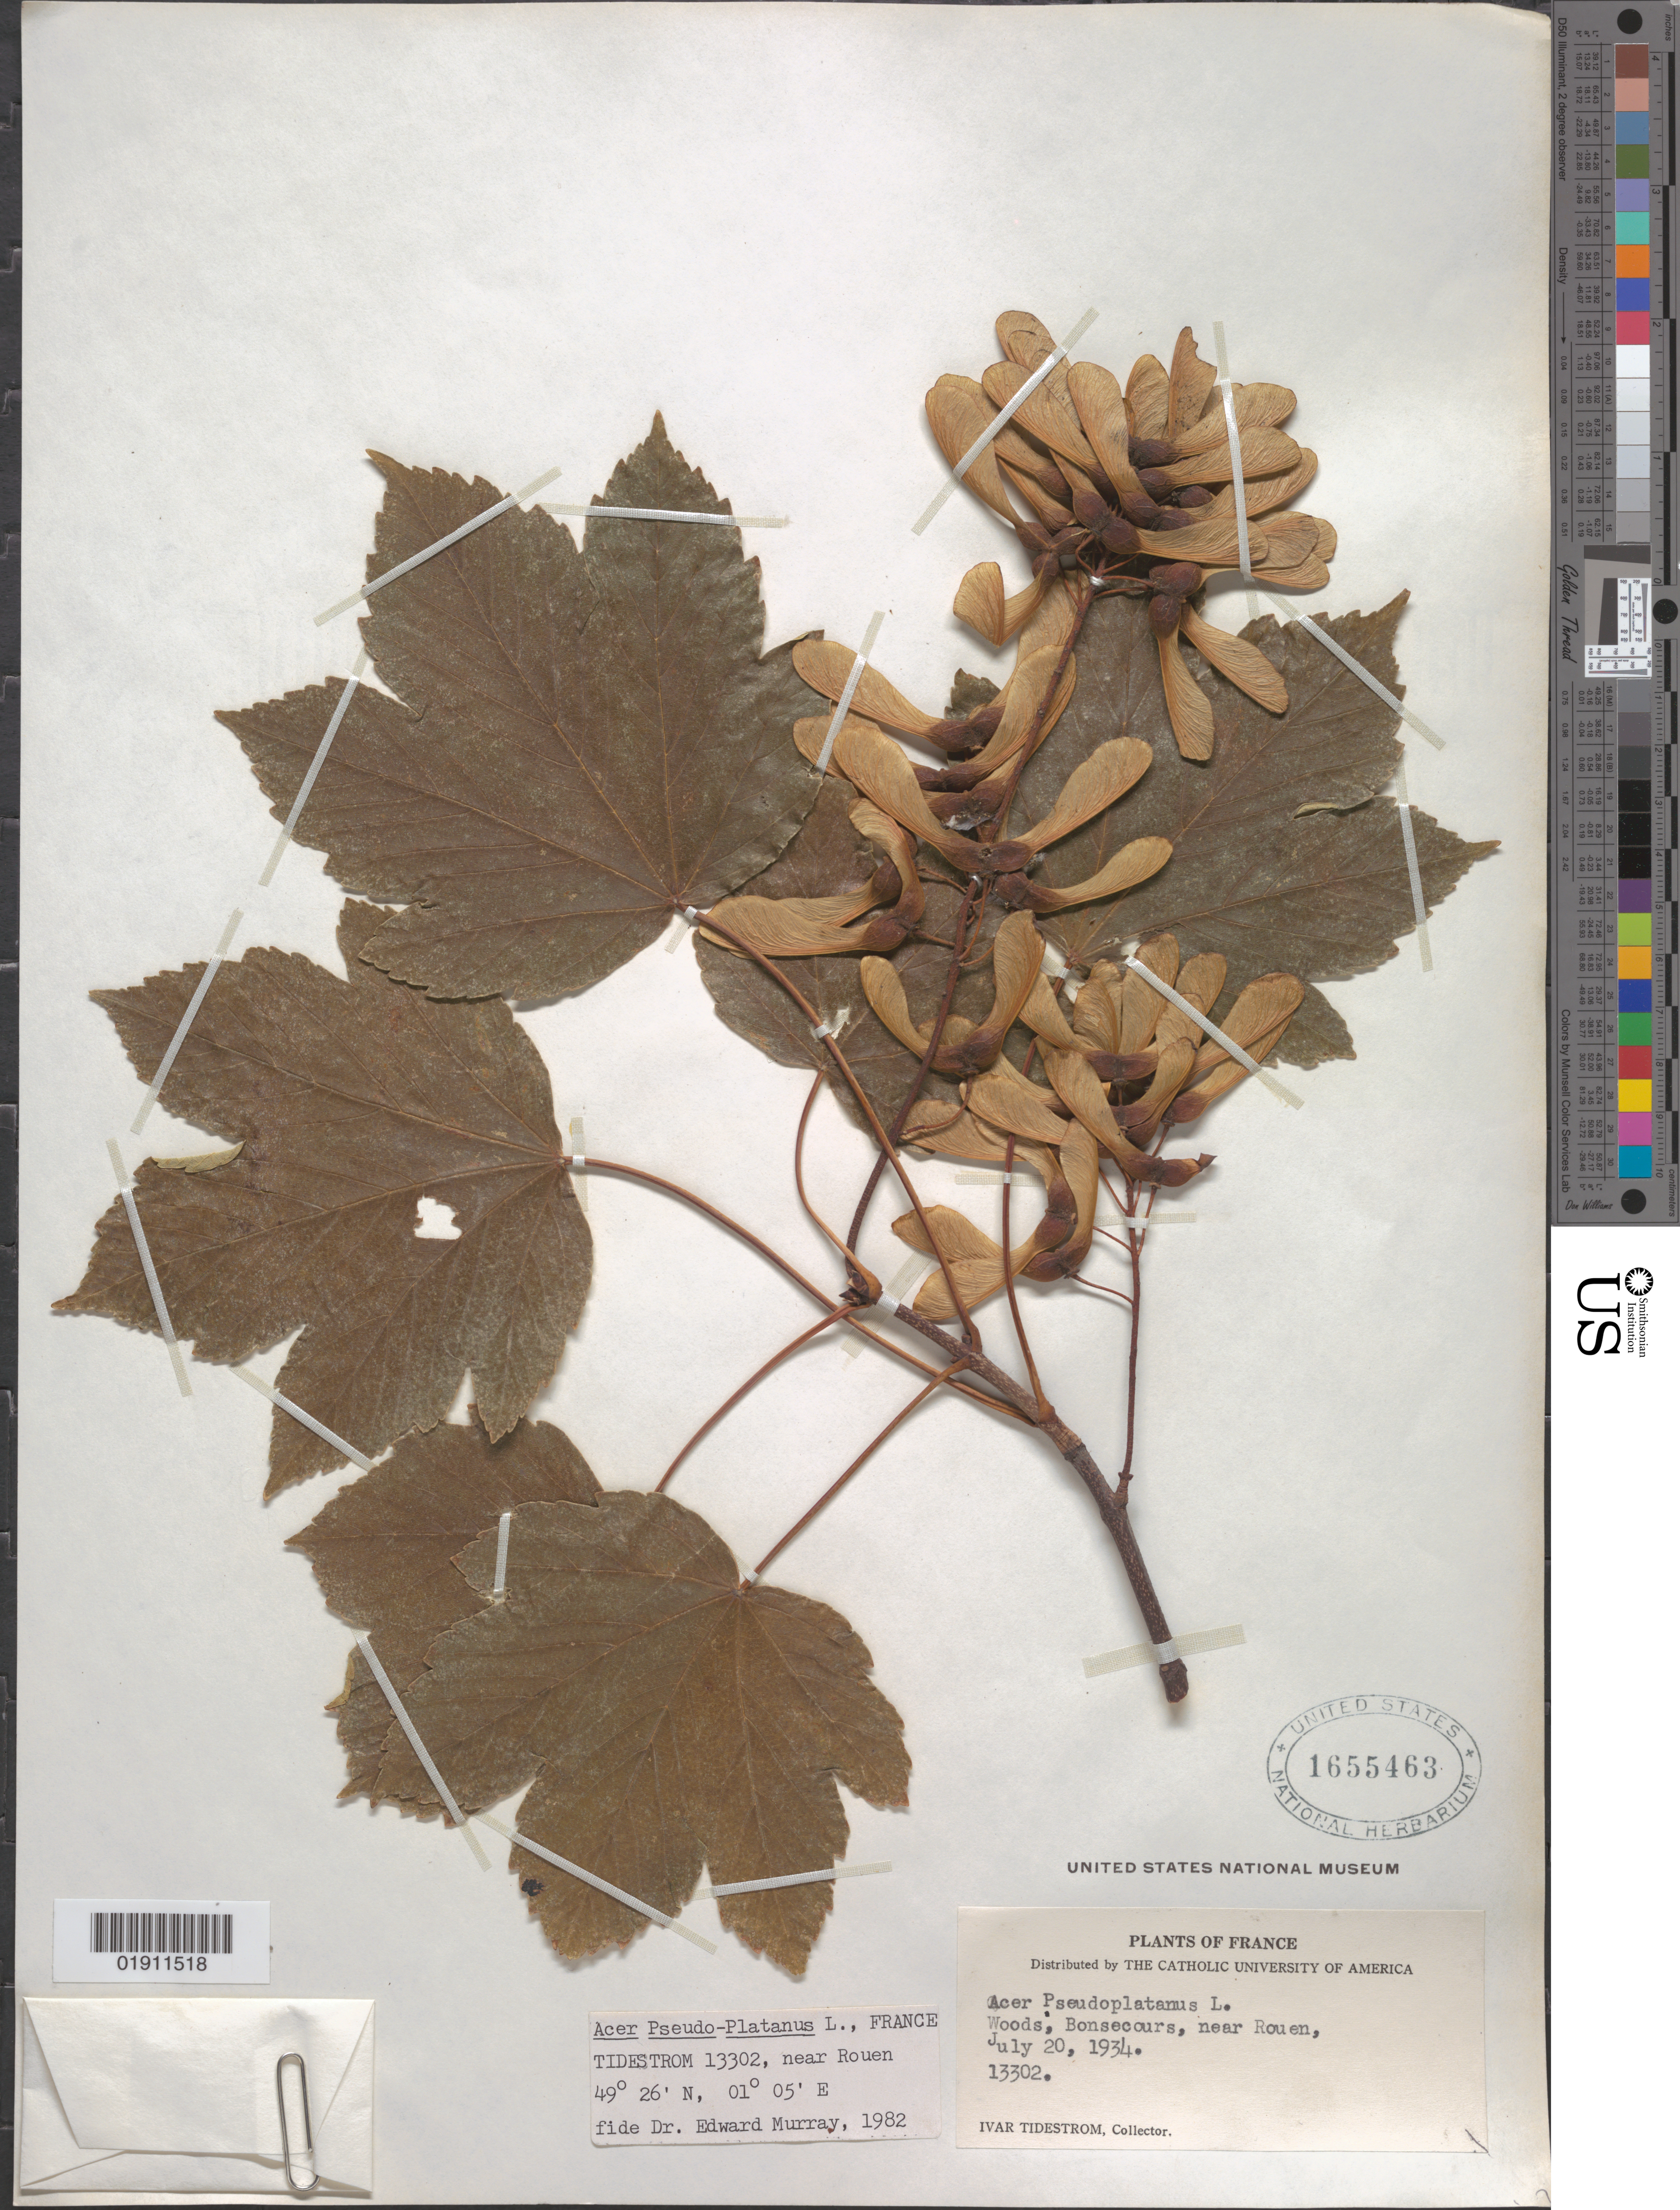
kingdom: Plantae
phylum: Tracheophyta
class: Magnoliopsida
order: Sapindales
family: Sapindaceae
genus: Acer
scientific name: Acer pseudoplatanus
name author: L.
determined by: Murray, Edward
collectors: I. F. Tidestrom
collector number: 13302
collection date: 1934-07-20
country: France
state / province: Normandie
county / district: Seine-Maritime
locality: Bonsecours, near Rouen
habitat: Woods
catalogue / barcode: US 1655463